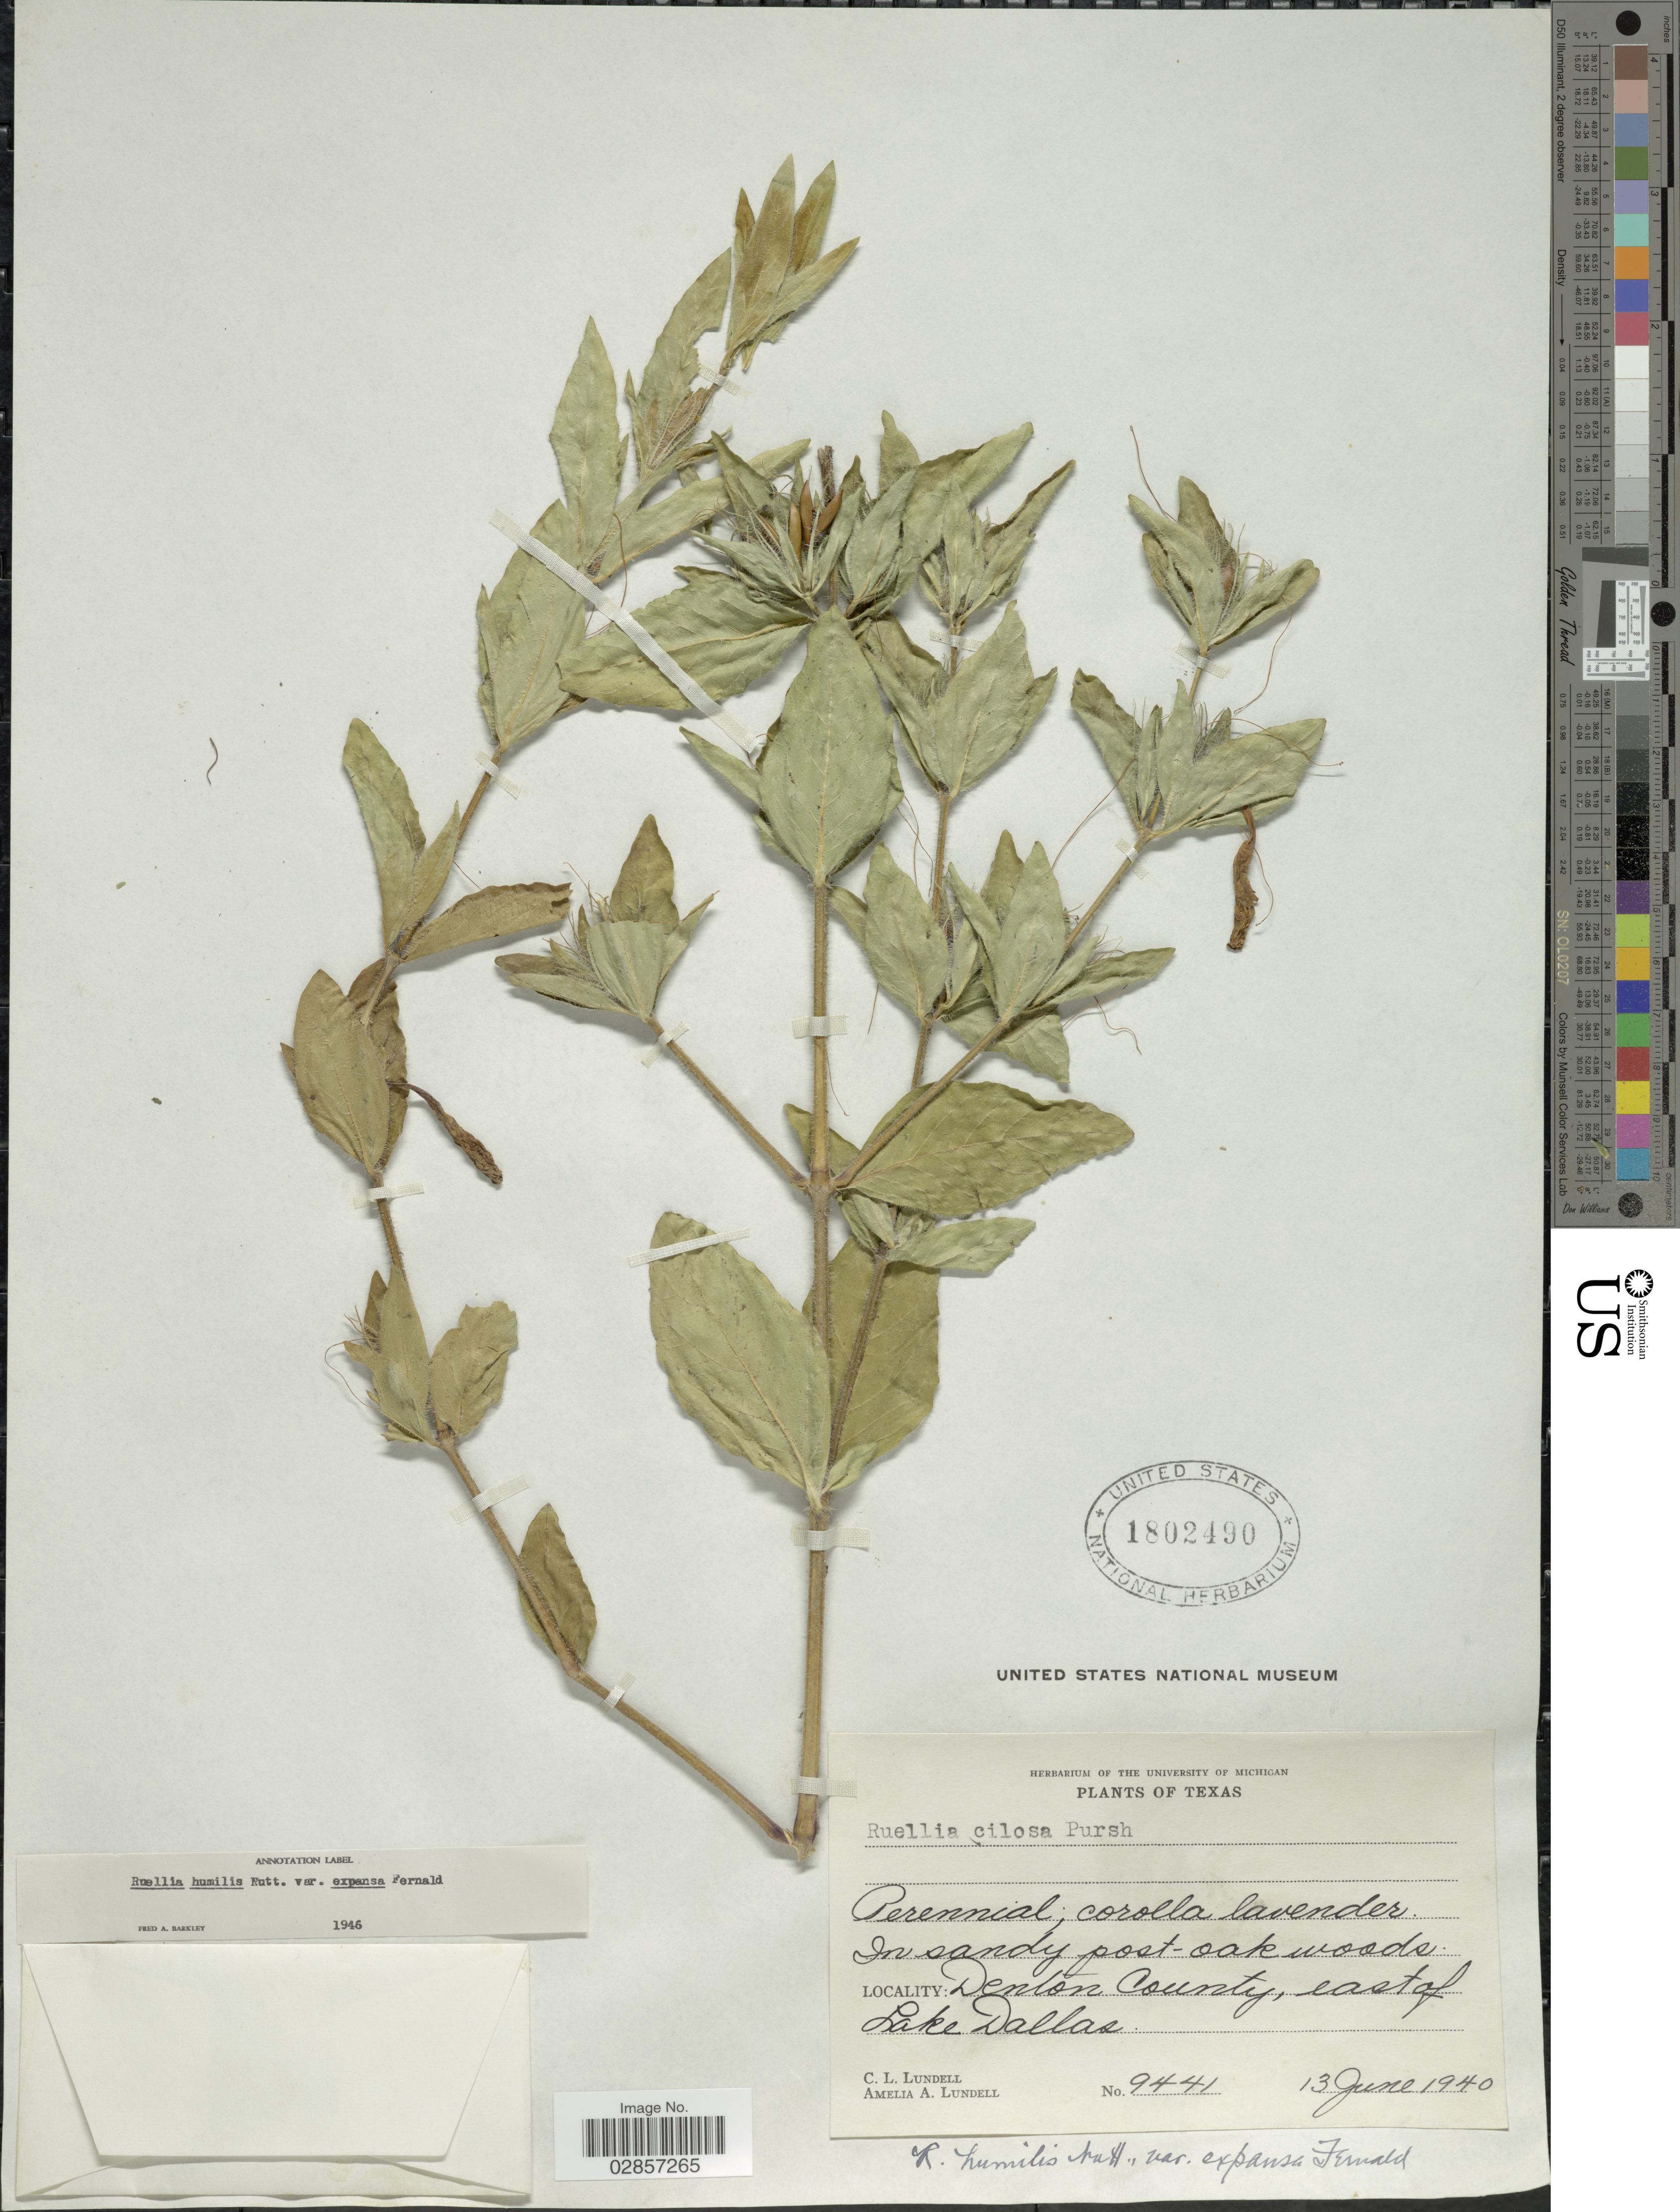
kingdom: Plantae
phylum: Tracheophyta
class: Magnoliopsida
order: Lamiales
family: Acanthaceae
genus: Ruellia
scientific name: Ruellia humilis var. expansa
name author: Fernald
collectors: C. L. Lundell & A. A. Lundell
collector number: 9441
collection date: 1940-06-13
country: United States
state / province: Texas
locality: In sandy post-oak woods, Denton County, east of Lake Dallas.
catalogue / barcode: US 1802490